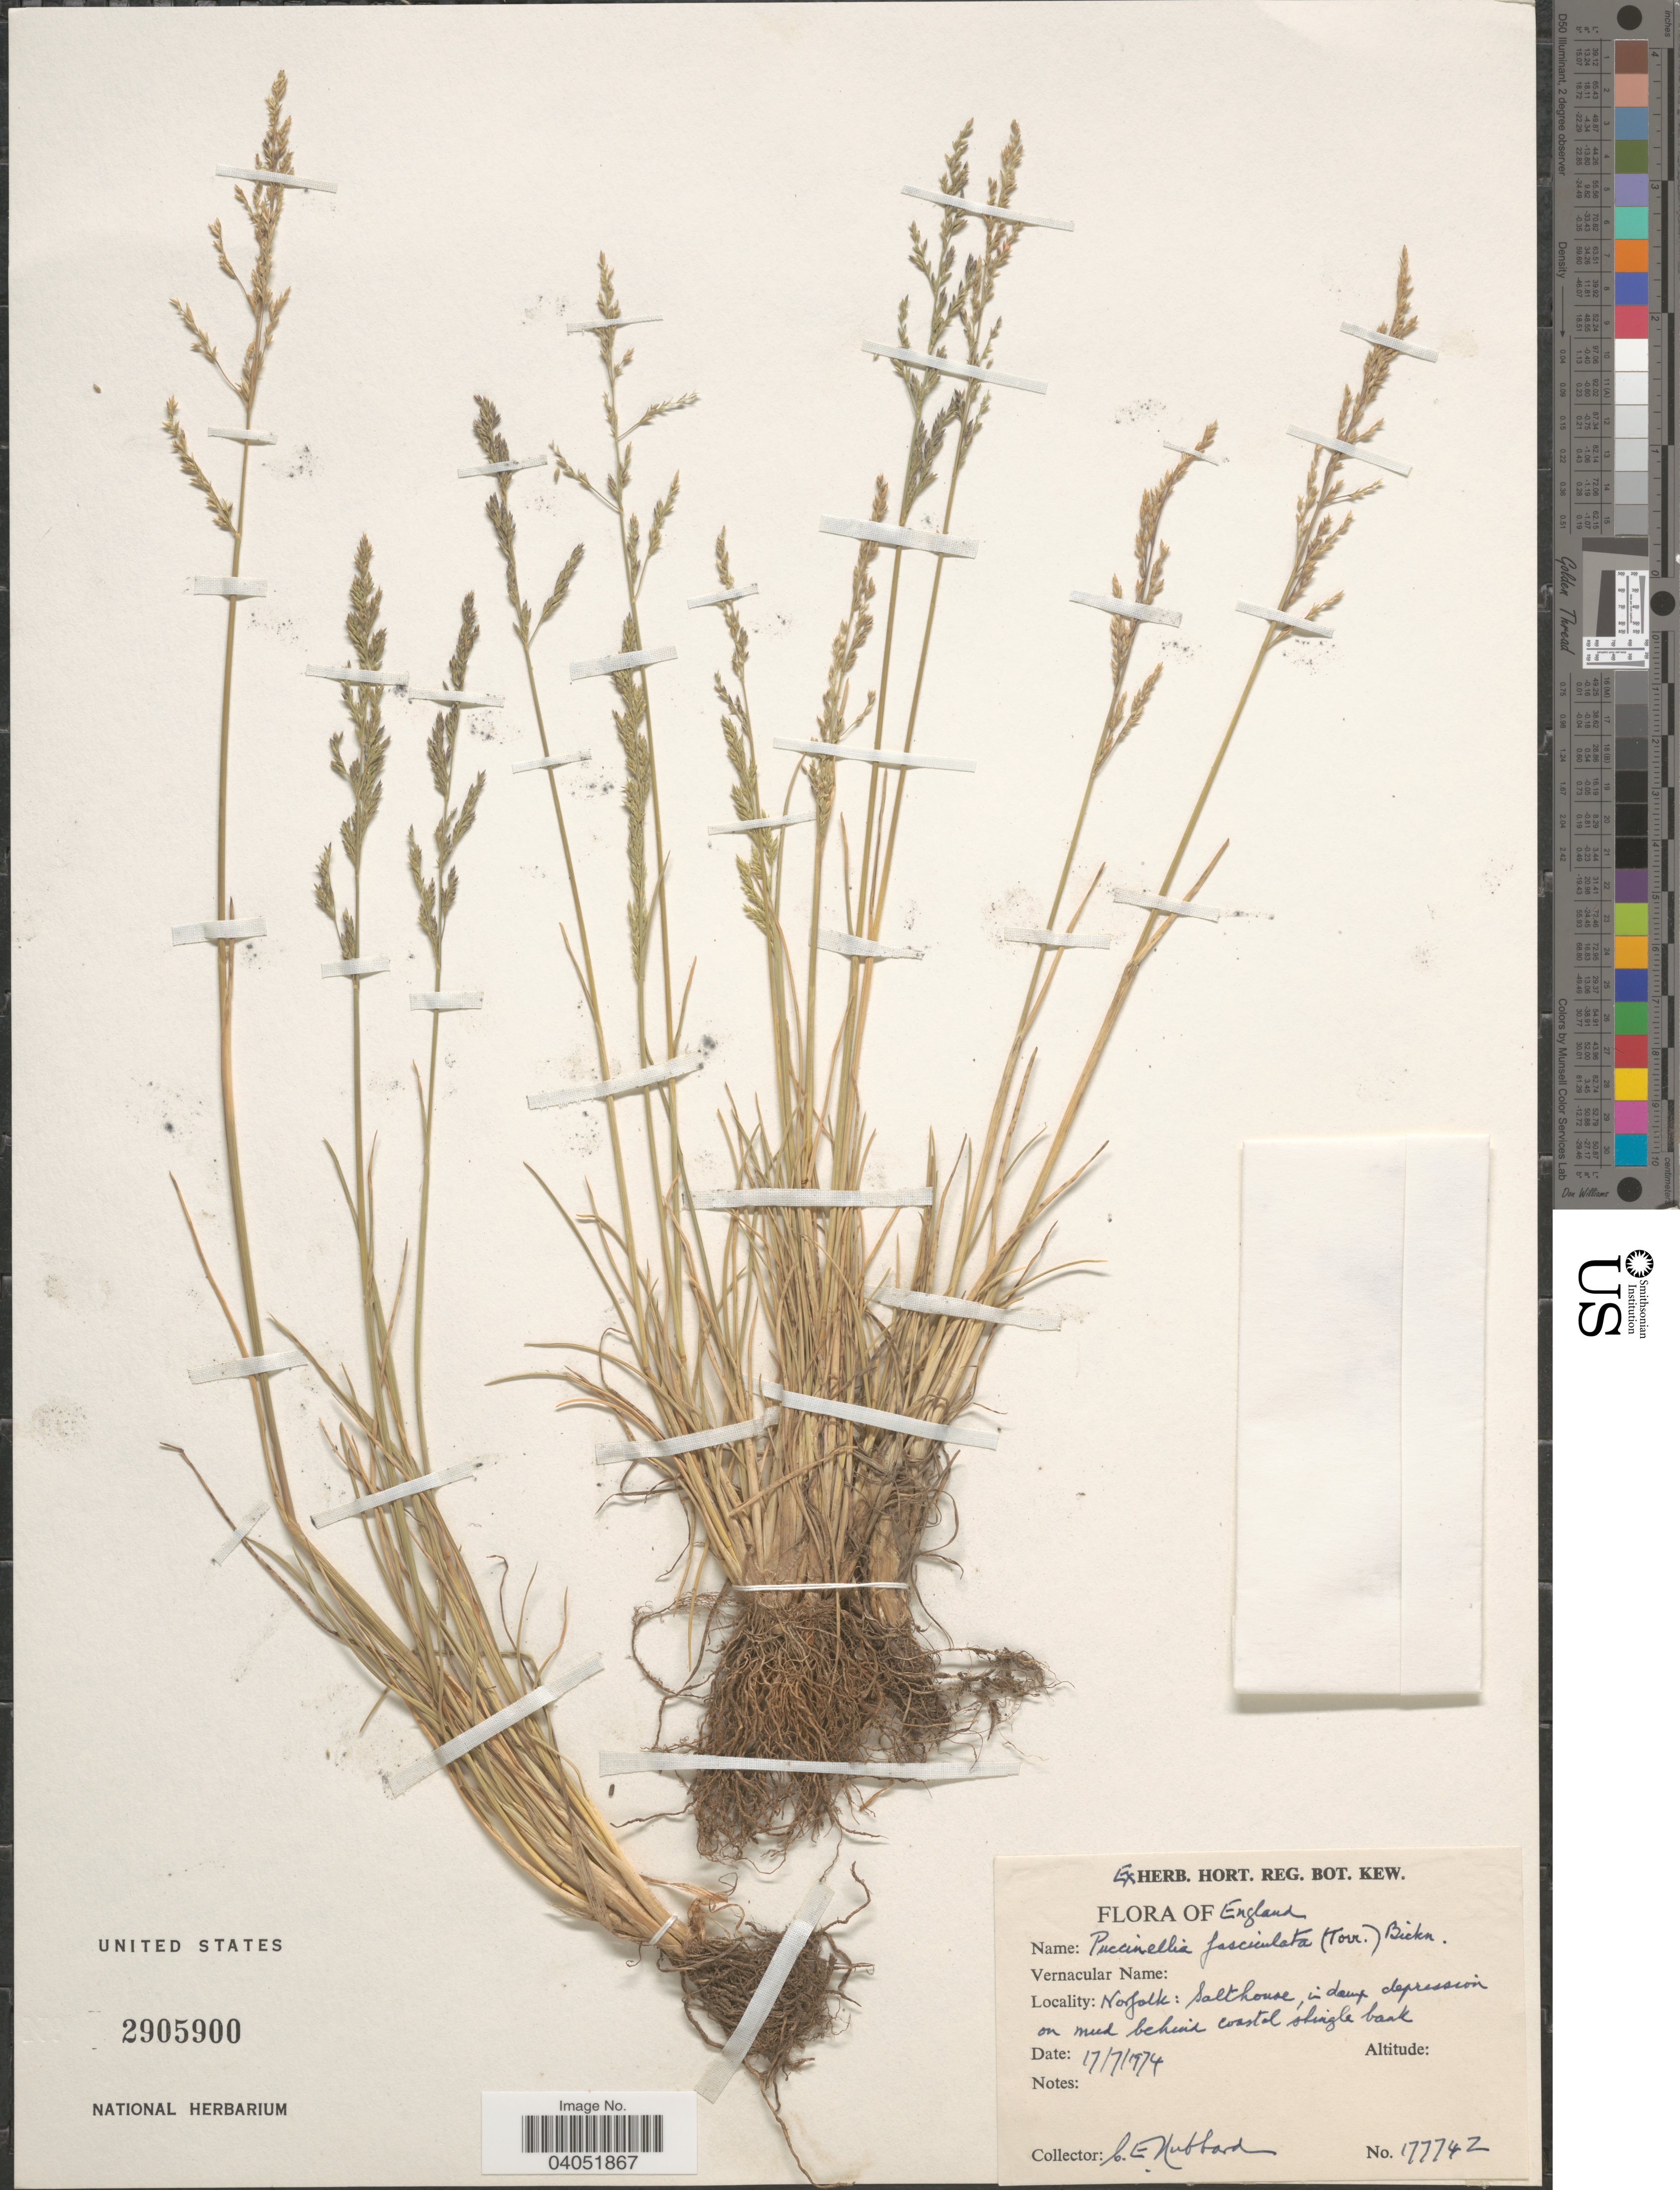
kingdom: Plantae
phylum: Tracheophyta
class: Liliopsida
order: Poales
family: Poaceae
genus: Puccinellia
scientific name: Puccinellia fasciculata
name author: (Torr.) E.P. Bicknell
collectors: C. E. Hubbard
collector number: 177742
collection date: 1974-07-17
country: United Kingdom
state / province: England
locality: Norfolk: Salthouse, in damp depression on mud behind coastal single bank.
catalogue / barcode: US 2905900